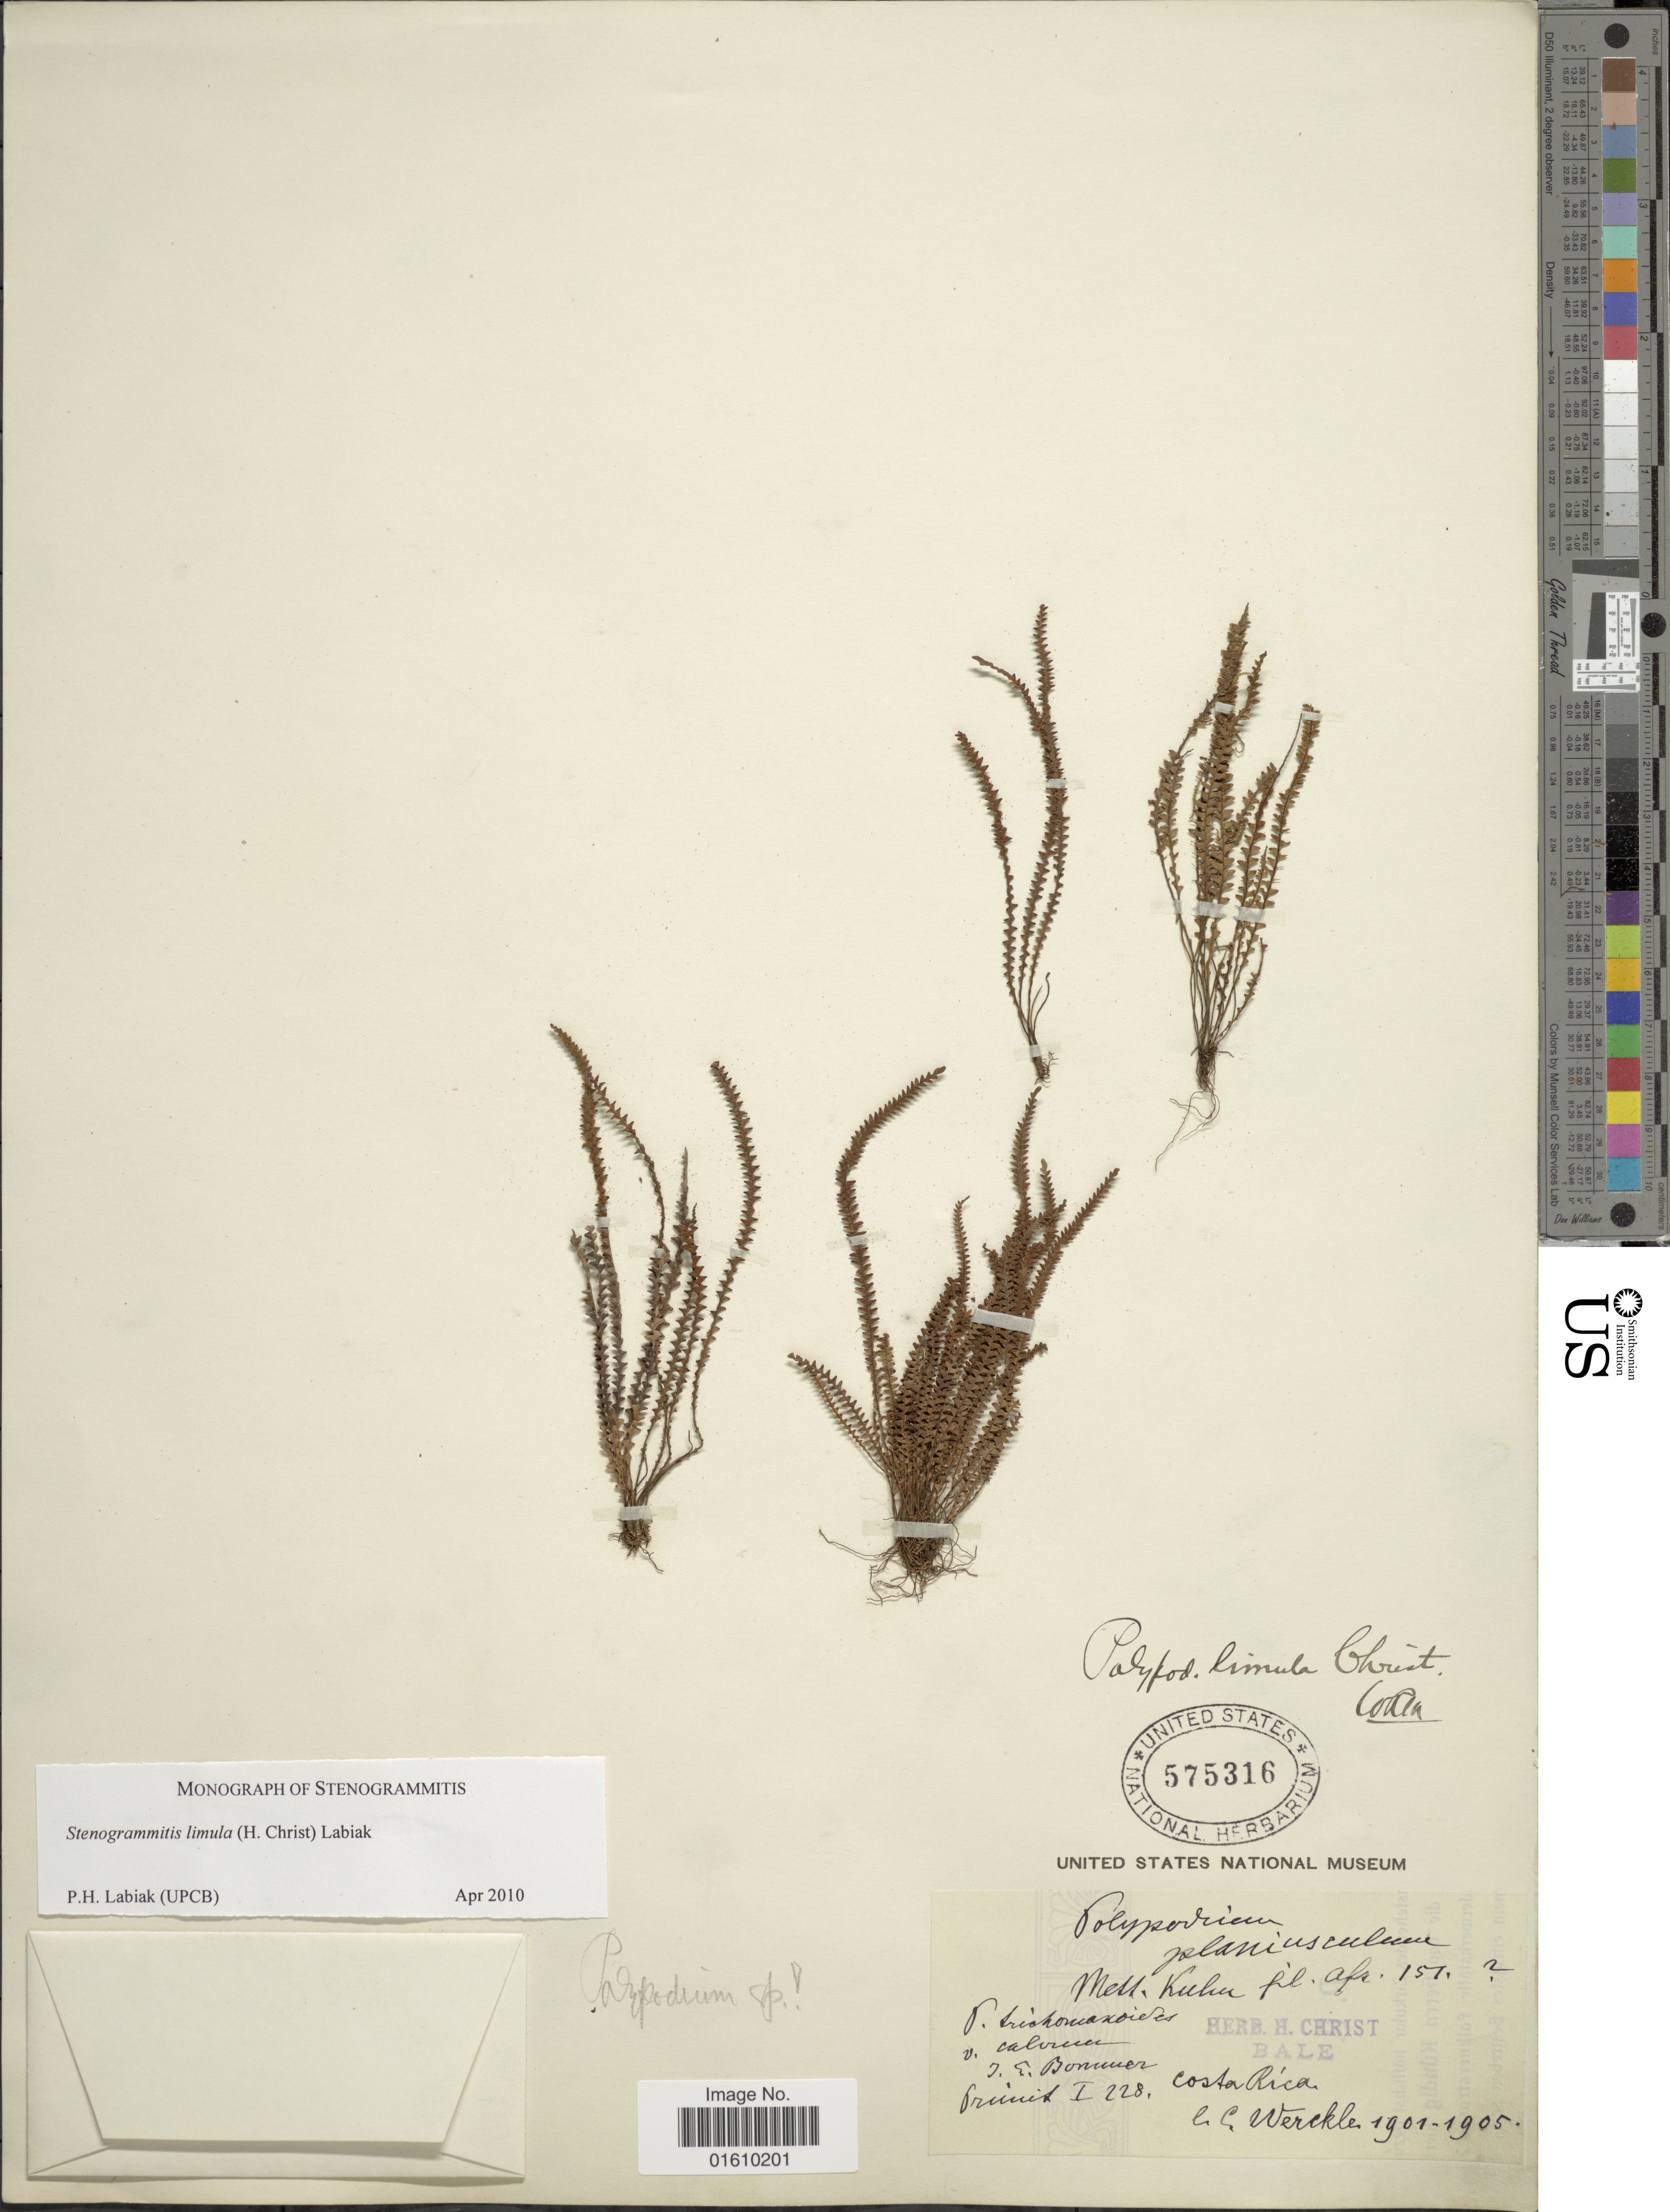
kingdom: Plantae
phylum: Tracheophyta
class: Polypodiopsida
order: Polypodiales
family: Polypodiaceae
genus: Stenogrammitis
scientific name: Stenogrammitis limula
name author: (Christ) Labiak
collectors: C. C Wercklé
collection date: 1901/1905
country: Costa Rica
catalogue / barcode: US 575316